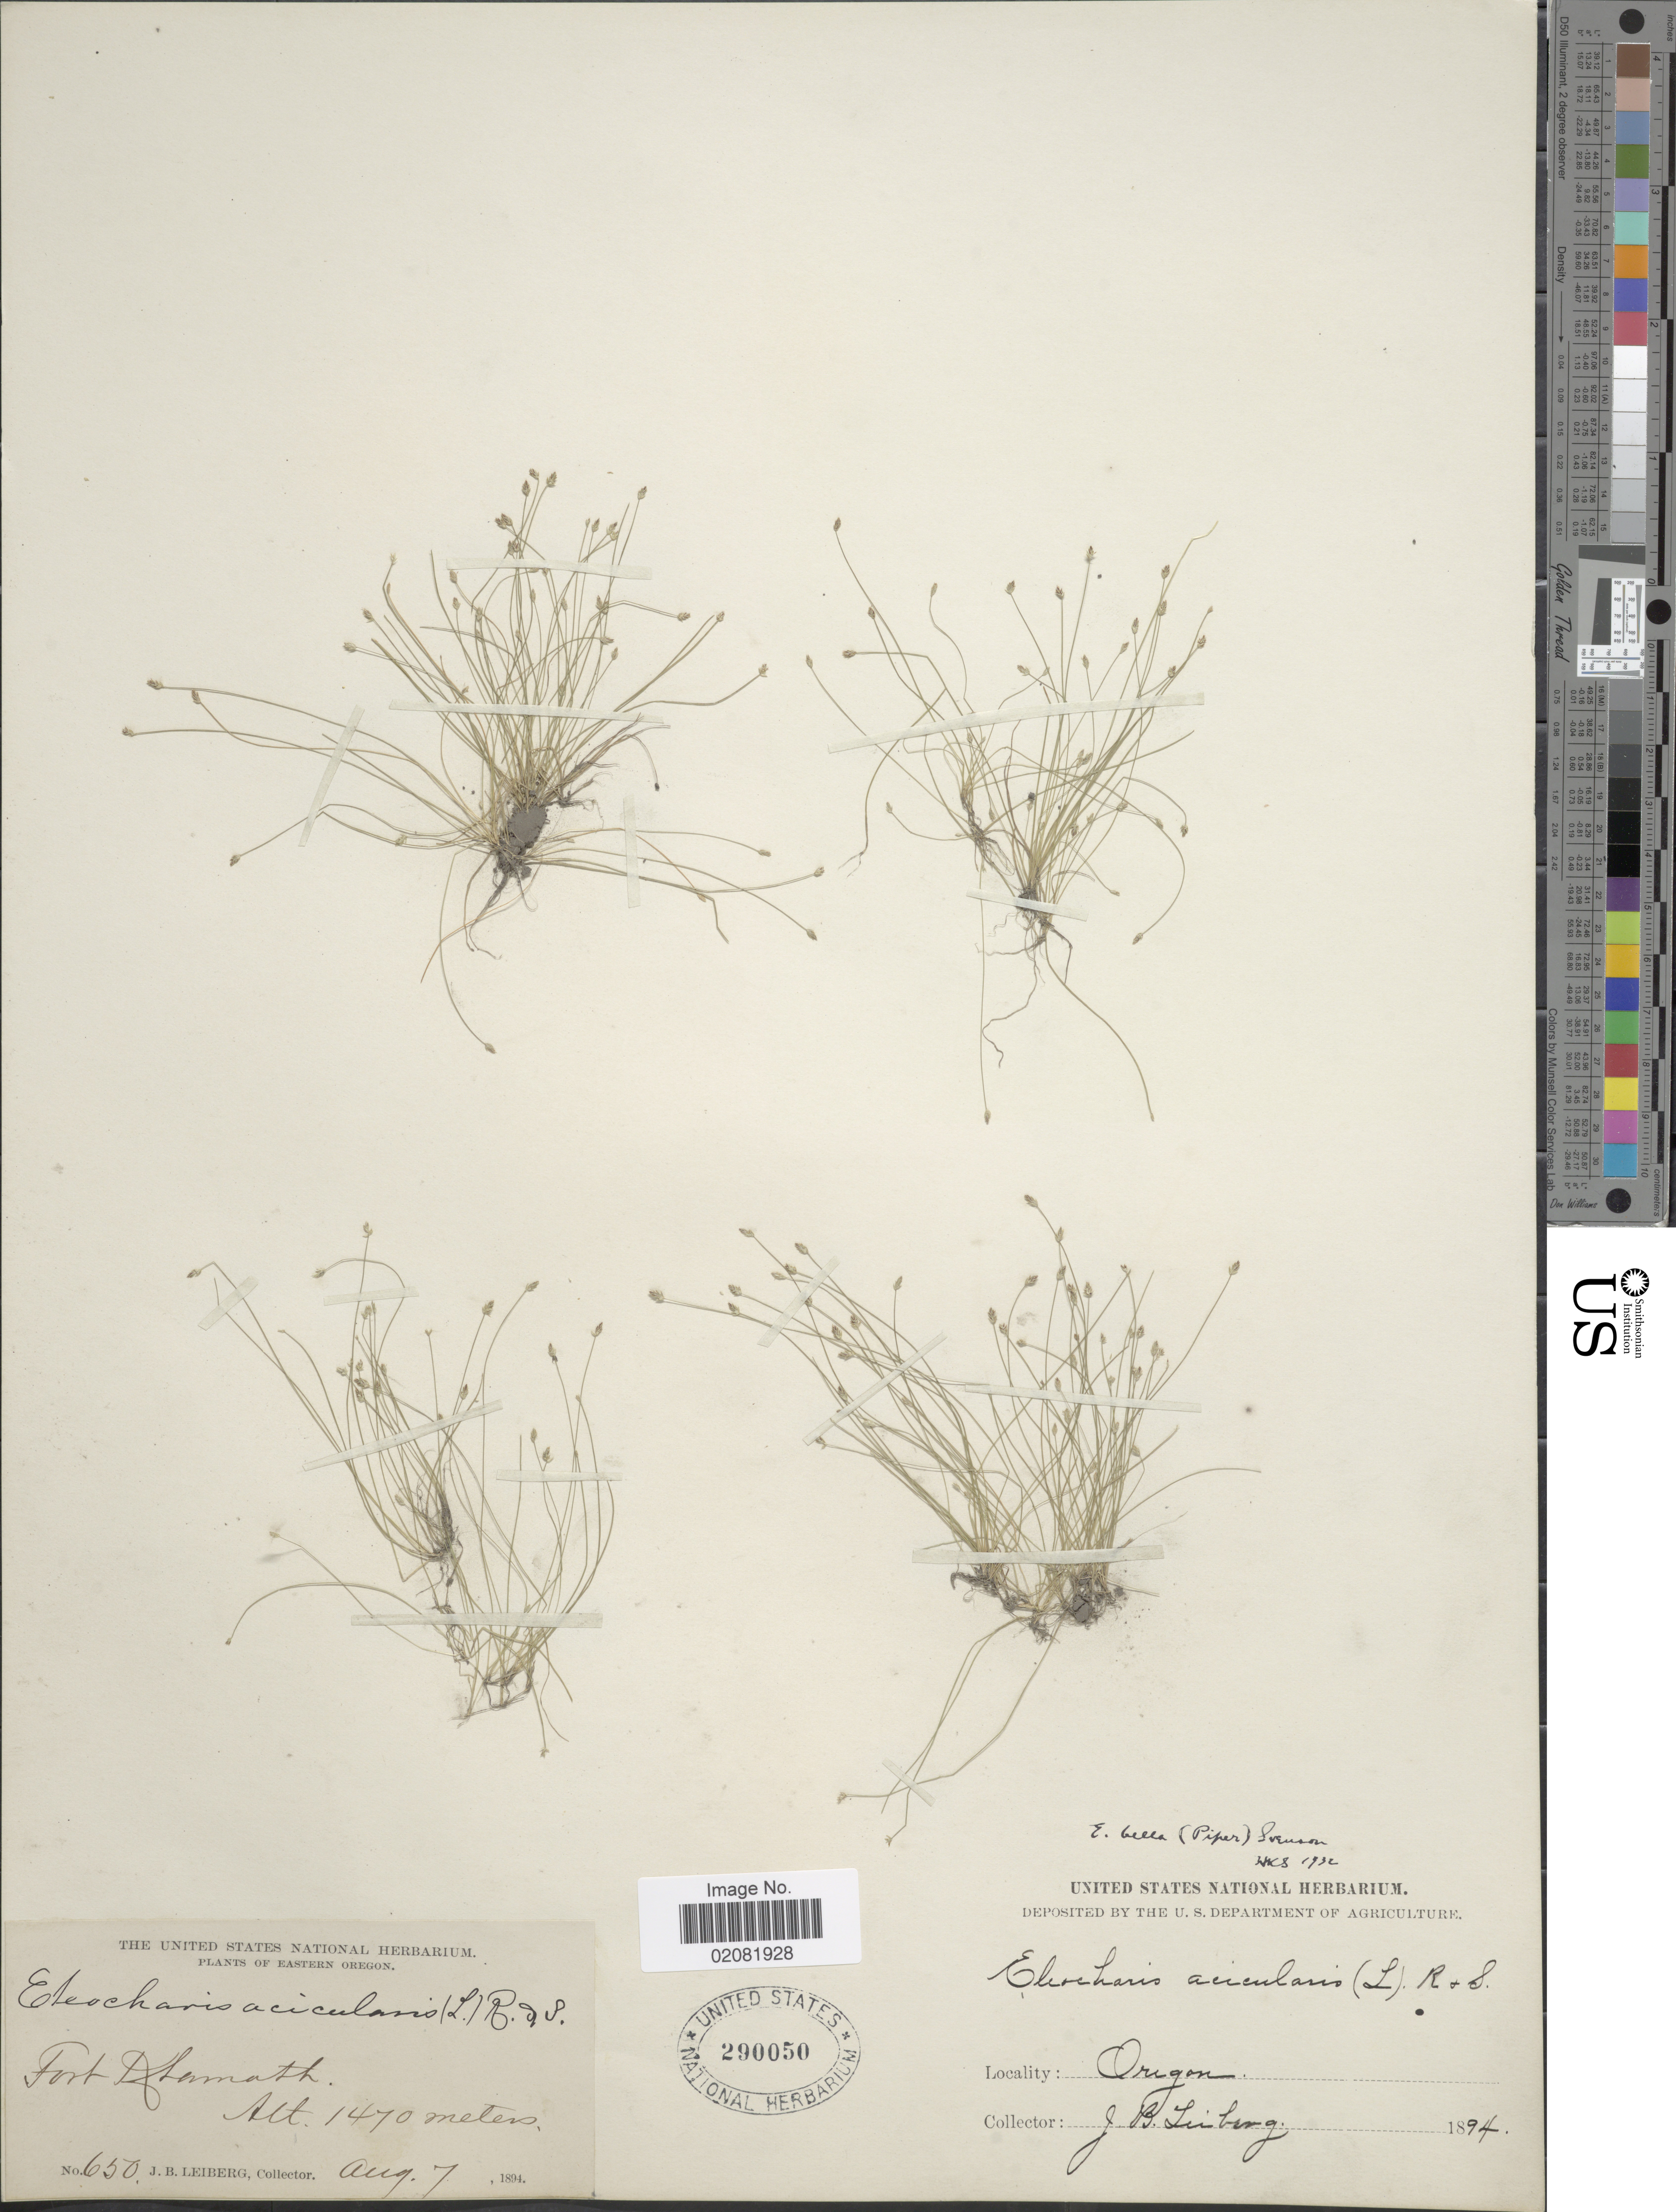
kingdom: Plantae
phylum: Tracheophyta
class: Liliopsida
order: Poales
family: Cyperaceae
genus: Eleocharis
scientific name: Eleocharis bella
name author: (Piper) Svenson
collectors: J. B. Leiberg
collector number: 650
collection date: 1894-08-07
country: United States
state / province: Oregon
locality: Eastern Oregon, Fort Klamath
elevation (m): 1470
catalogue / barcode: US 290050